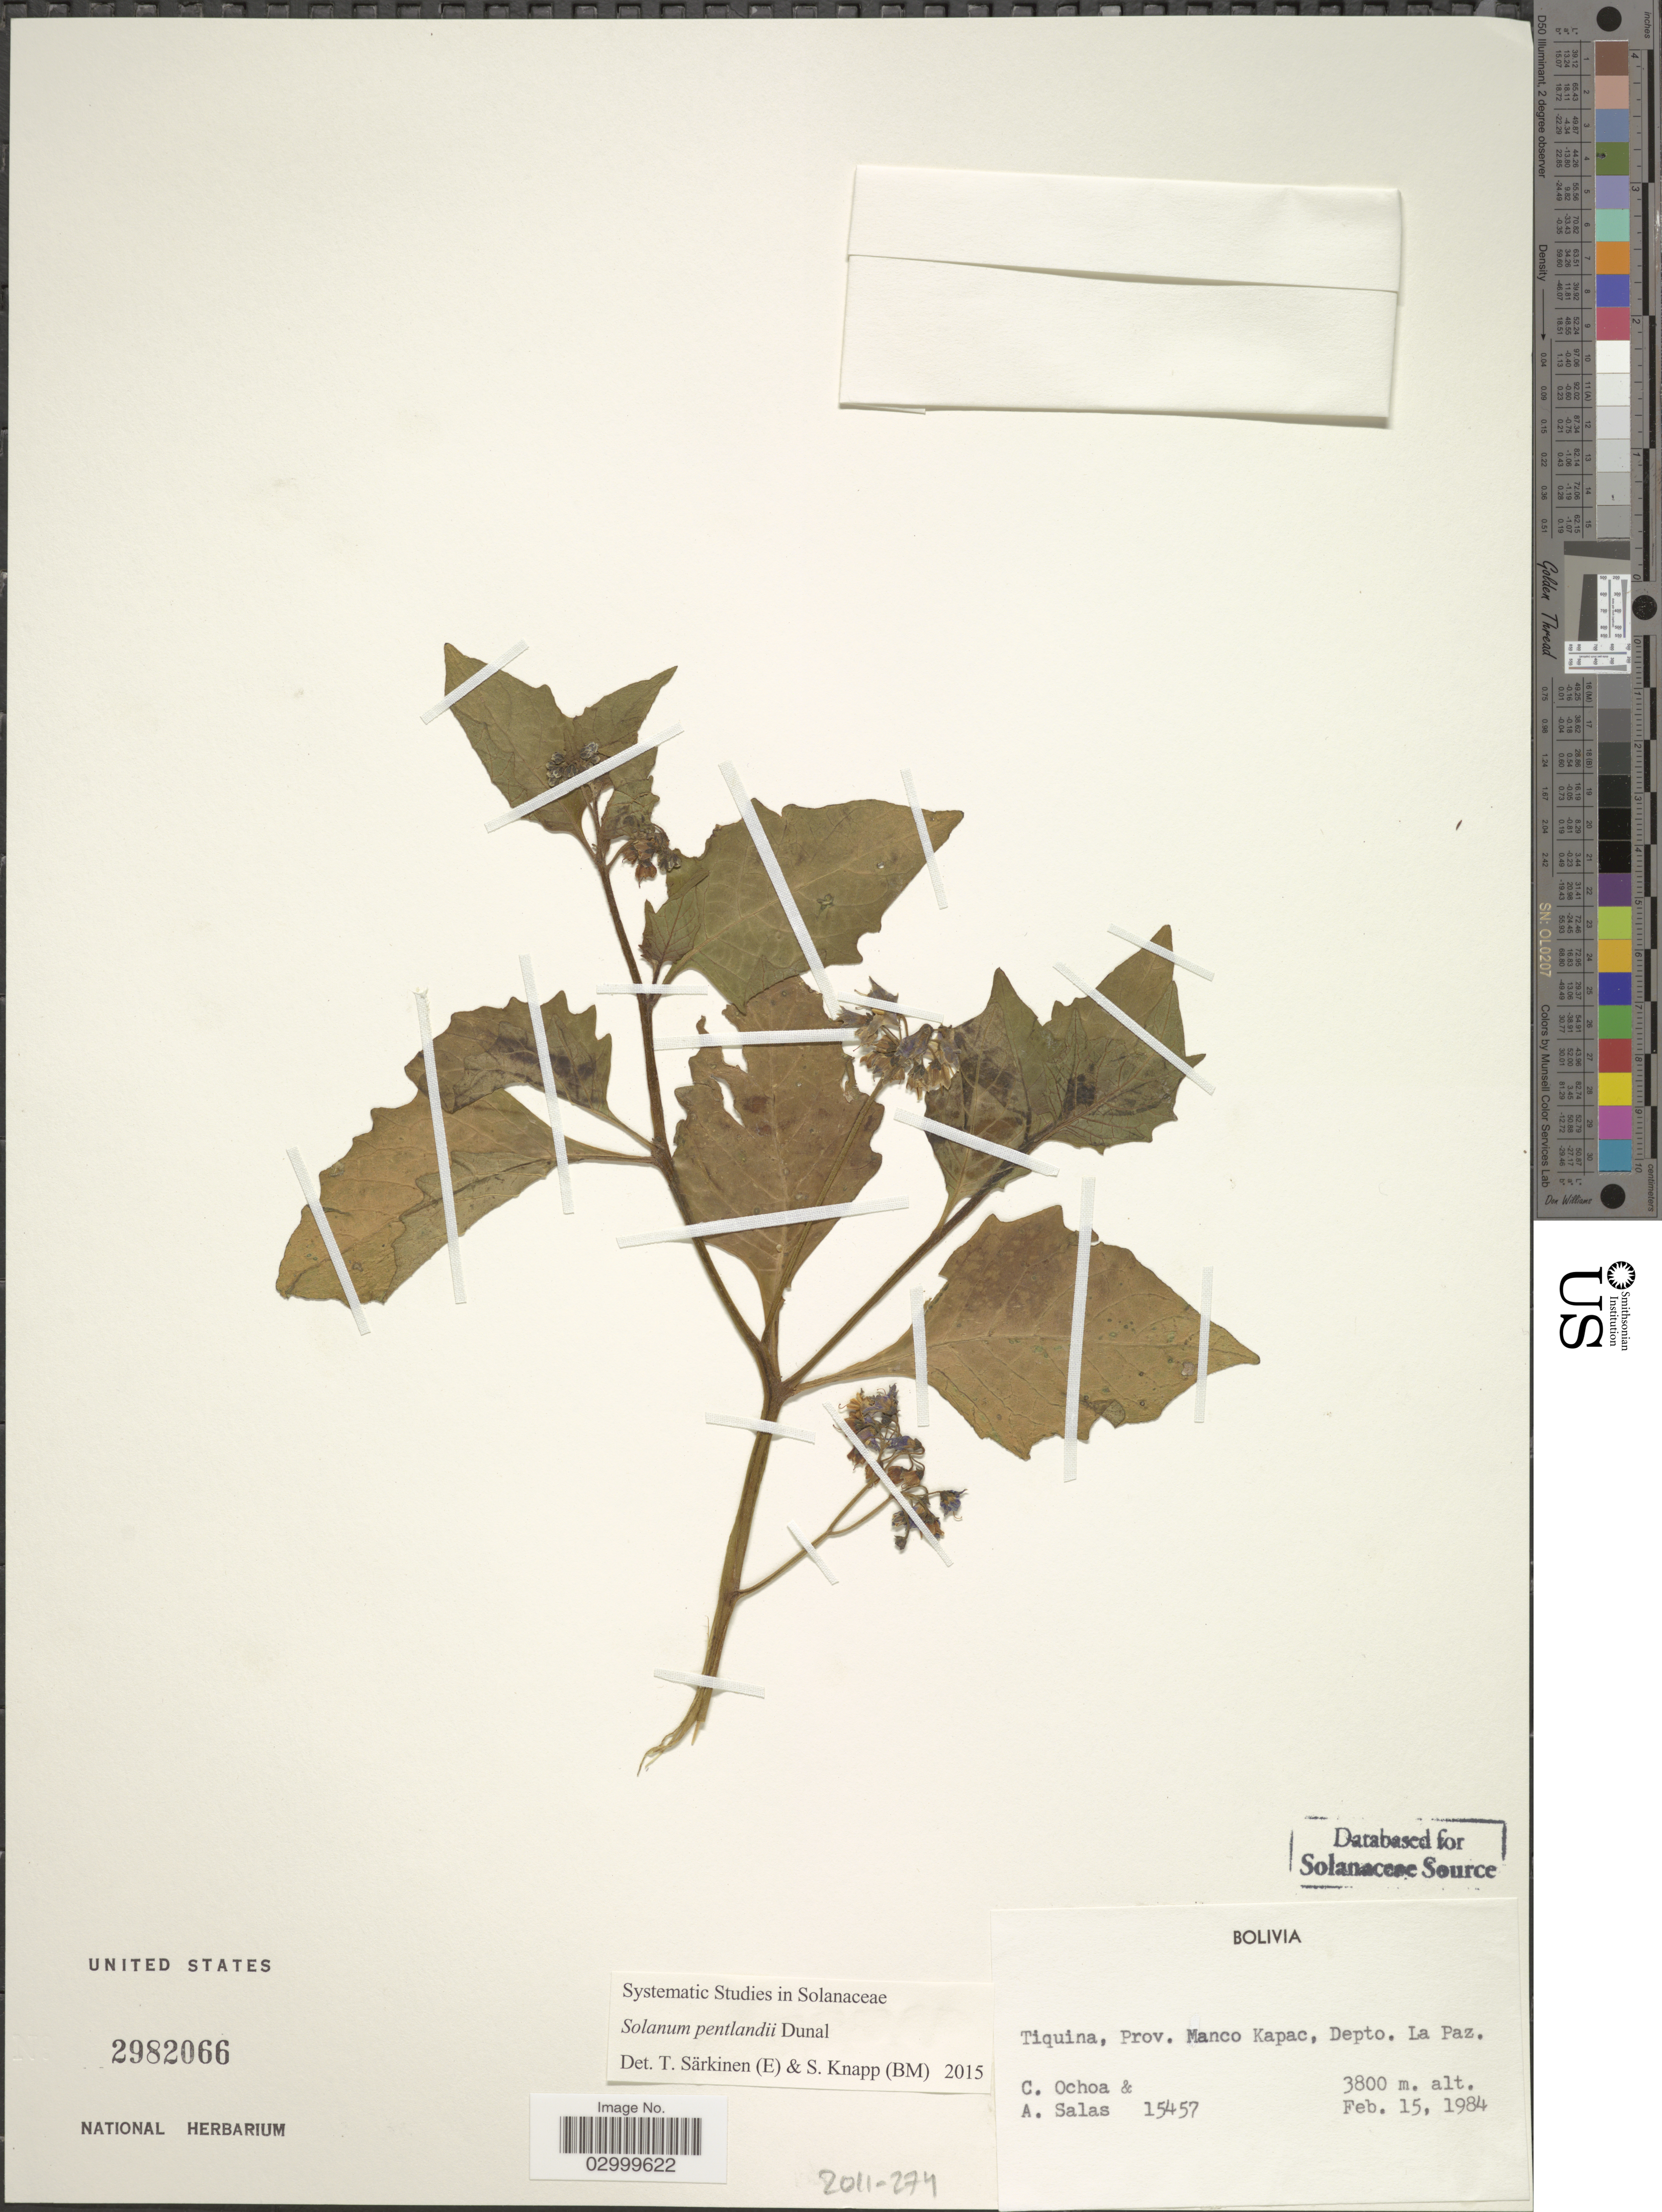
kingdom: Plantae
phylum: Tracheophyta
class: Magnoliopsida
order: Solanales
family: Solanaceae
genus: Solanum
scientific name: Solanum pentlandii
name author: Dunal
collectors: C. Ochoa & A. Salas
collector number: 15457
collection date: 1984-02-15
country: Bolivia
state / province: La Paz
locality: Tiquina, Prov. Manco Kapac, Depto. La Paz.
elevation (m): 3800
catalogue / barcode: US 2982066